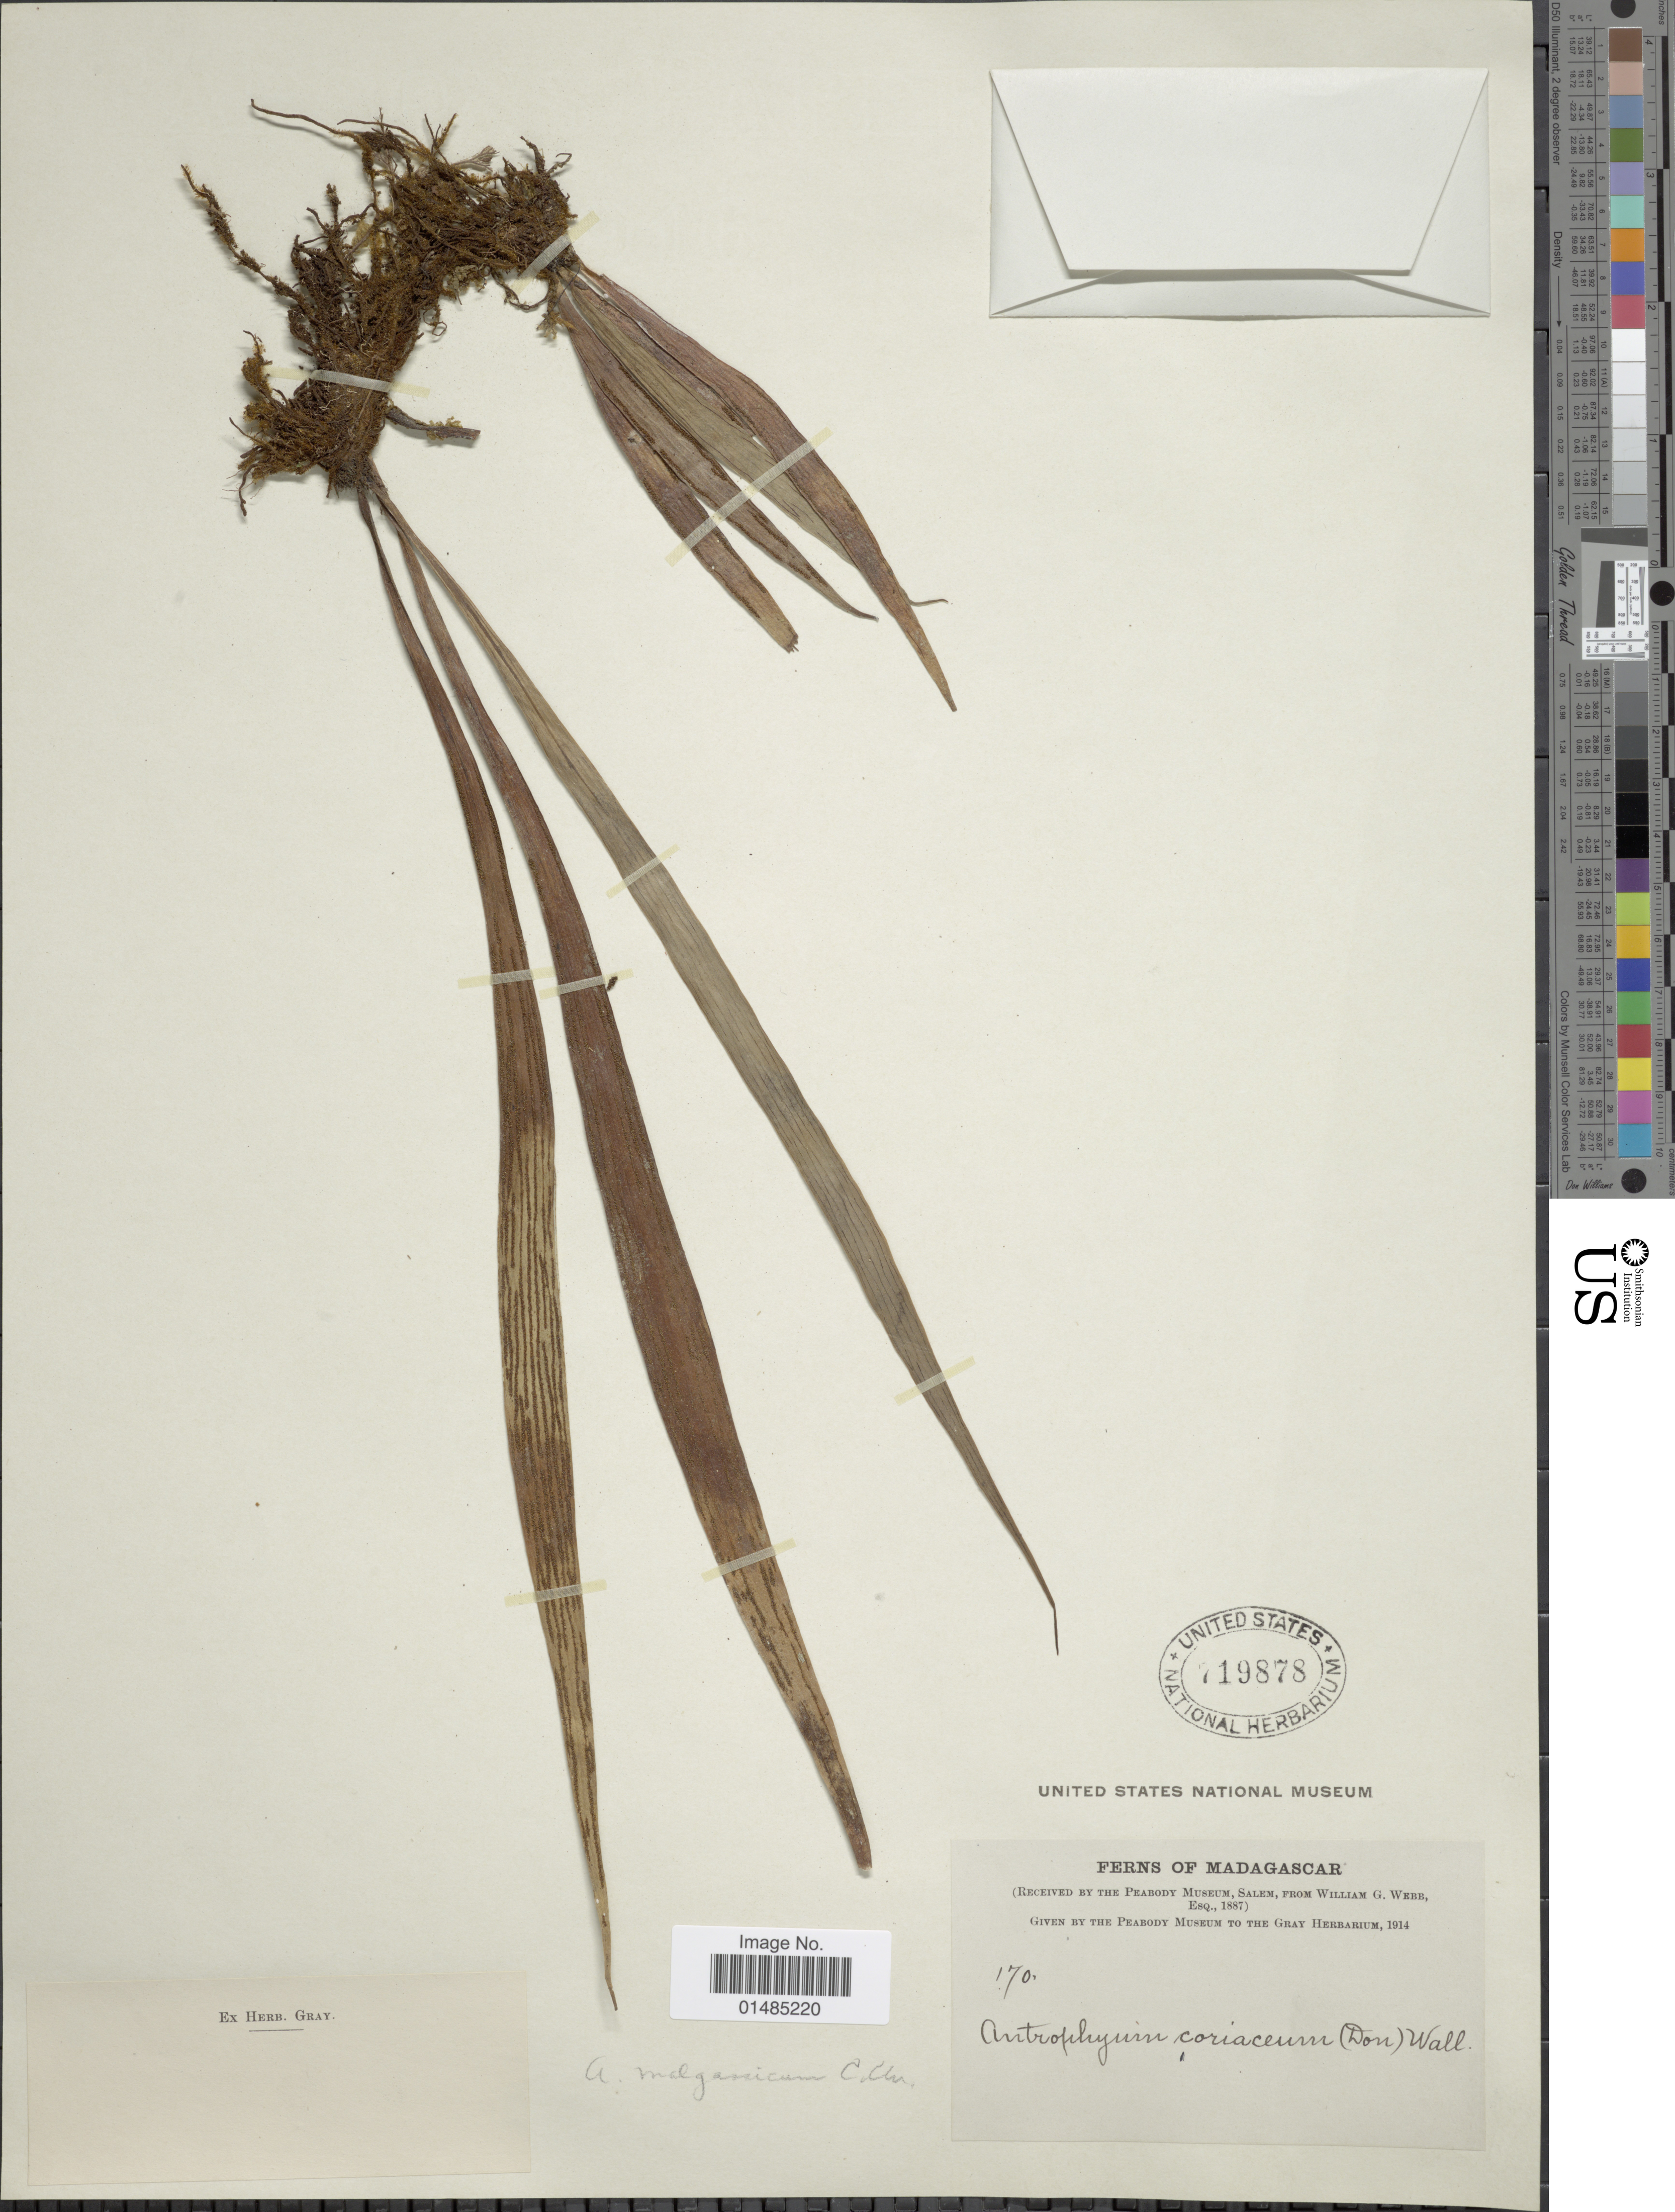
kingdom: Plantae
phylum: Tracheophyta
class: Polypodiopsida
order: Polypodiales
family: Pteridaceae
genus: Antrophyum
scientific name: Antrophyum malgassicum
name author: C. Chr.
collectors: ex herb. Gray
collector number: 170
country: Madagascar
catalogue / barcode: US 719878